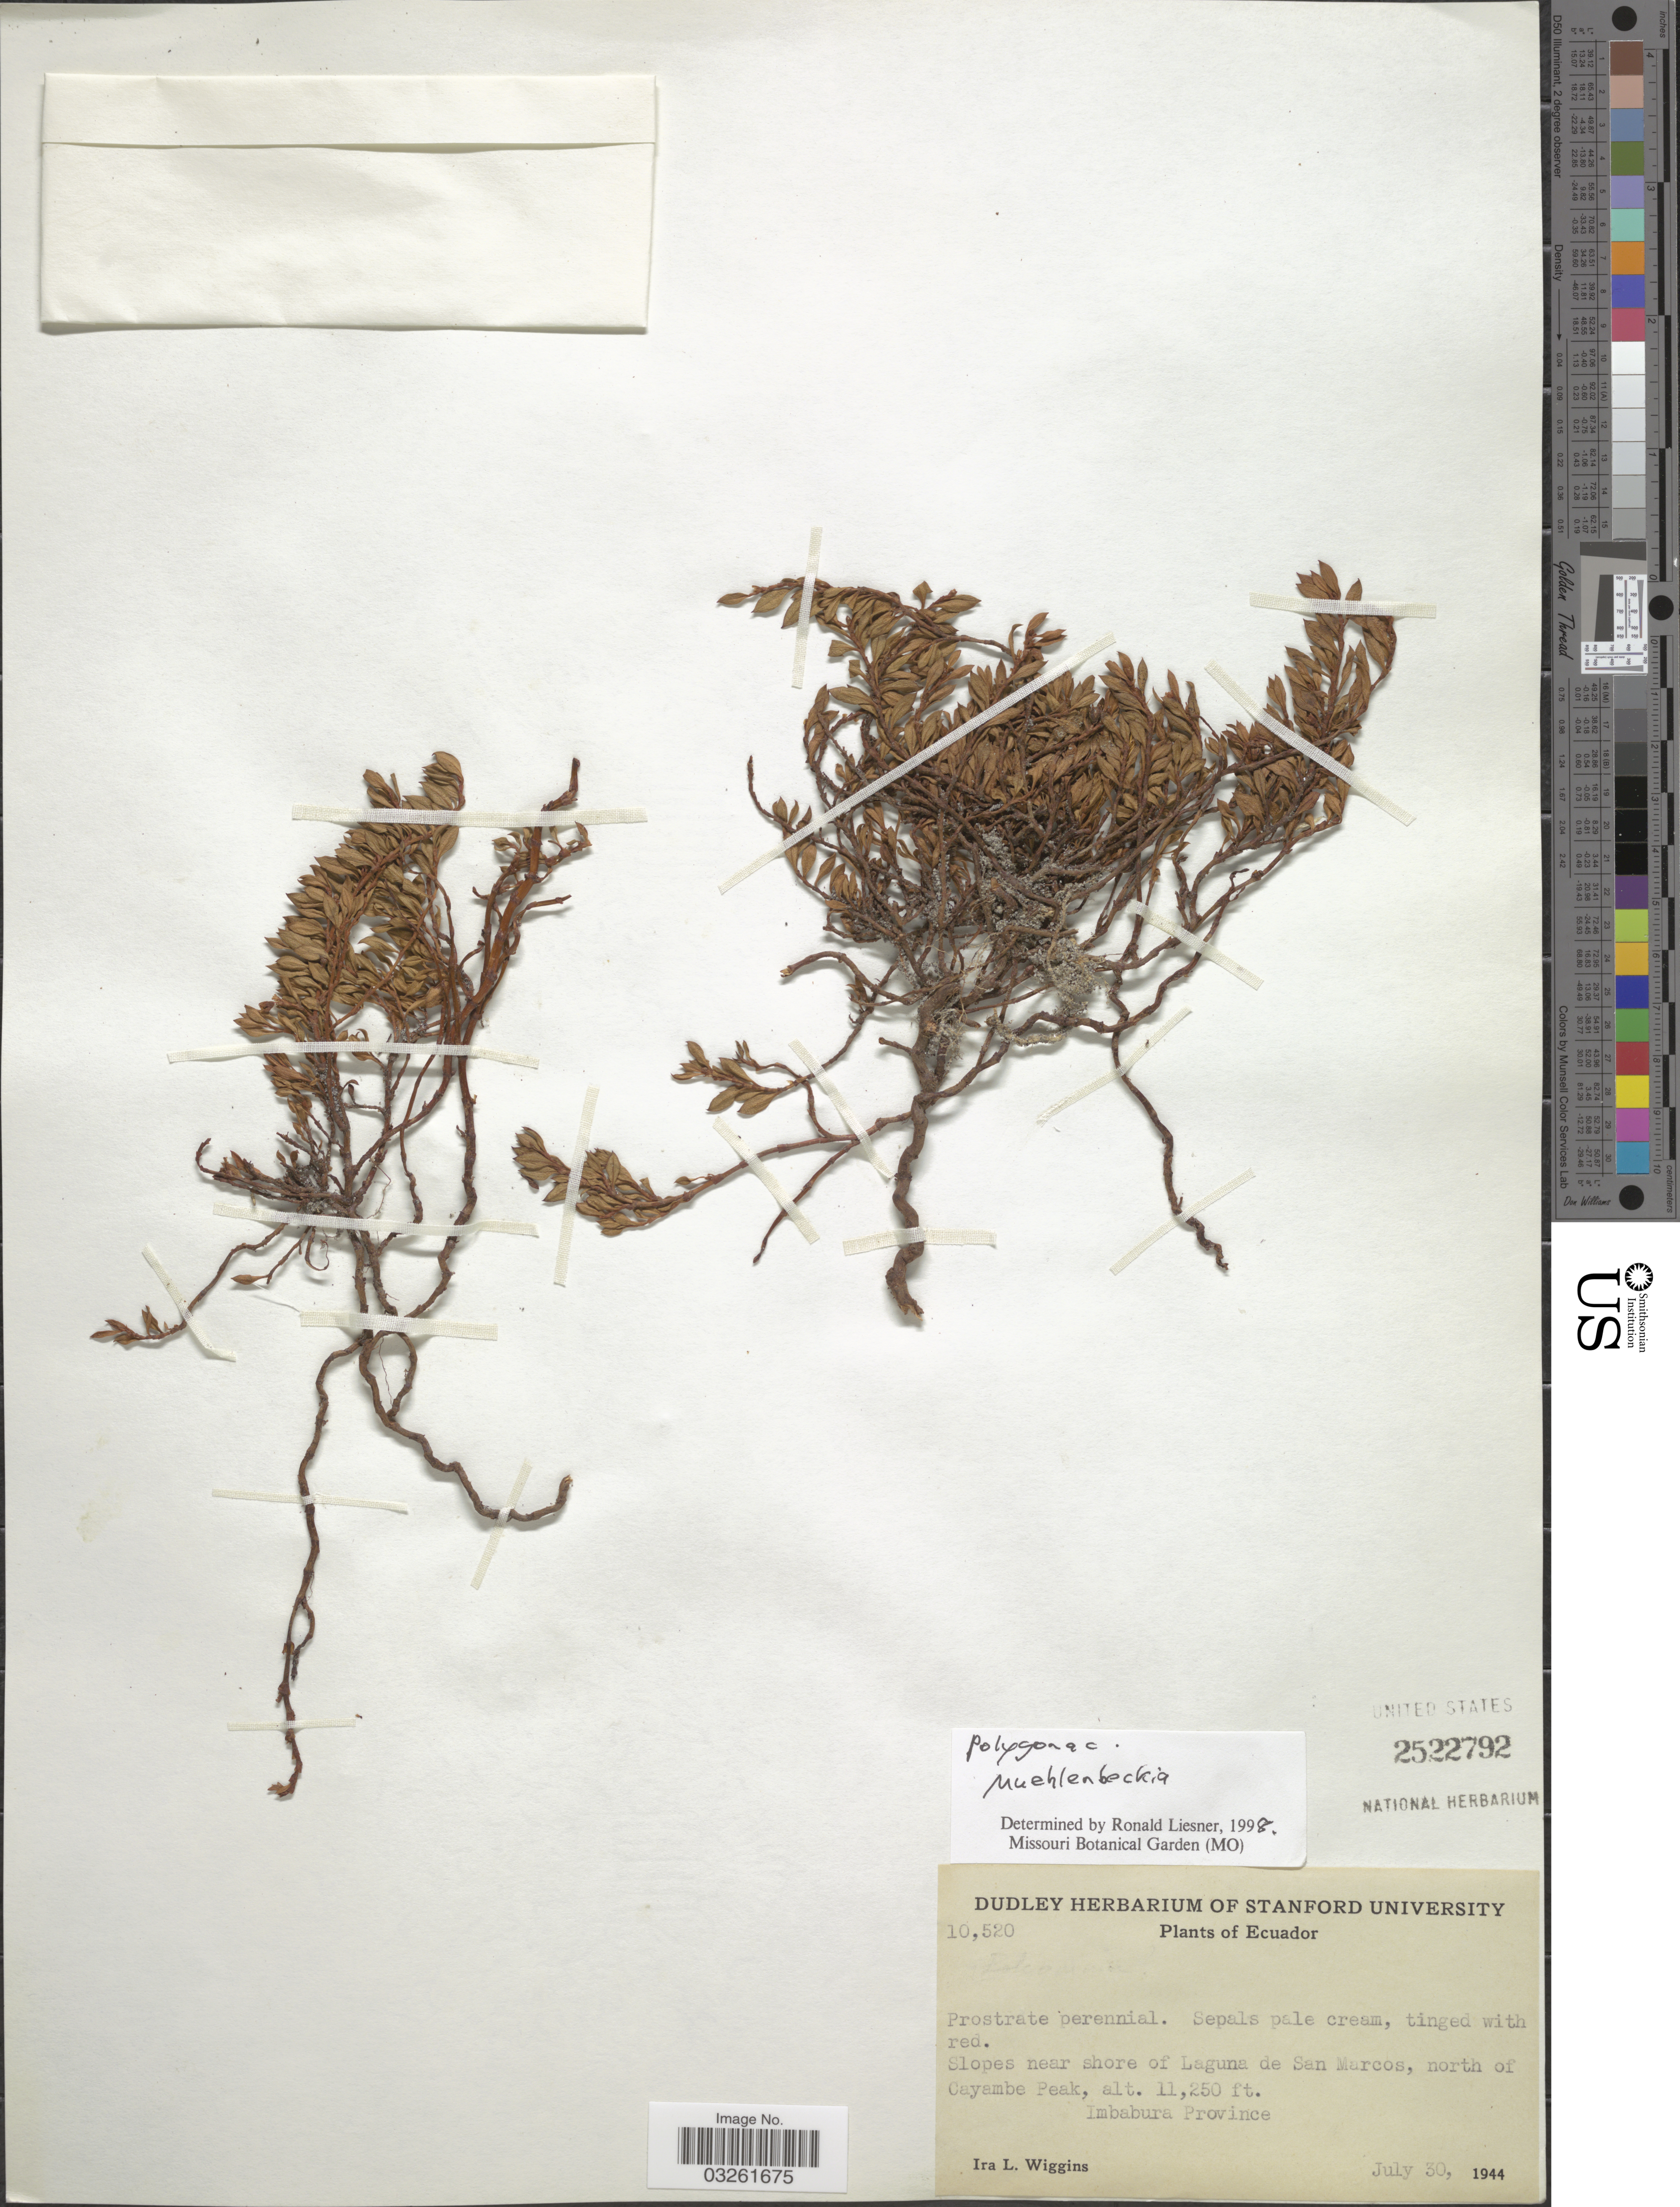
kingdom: Plantae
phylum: Tracheophyta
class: Magnoliopsida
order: Caryophyllales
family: Polygonaceae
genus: Muehlenbeckia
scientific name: Muehlenbeckia sp.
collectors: I. L. Wiggins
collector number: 10520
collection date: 1944-07-30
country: Ecuador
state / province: Imbabura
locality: Slopes near shore of Laguna de San Marcos, north of Cayambe Peak.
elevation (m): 3429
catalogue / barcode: US 2522792